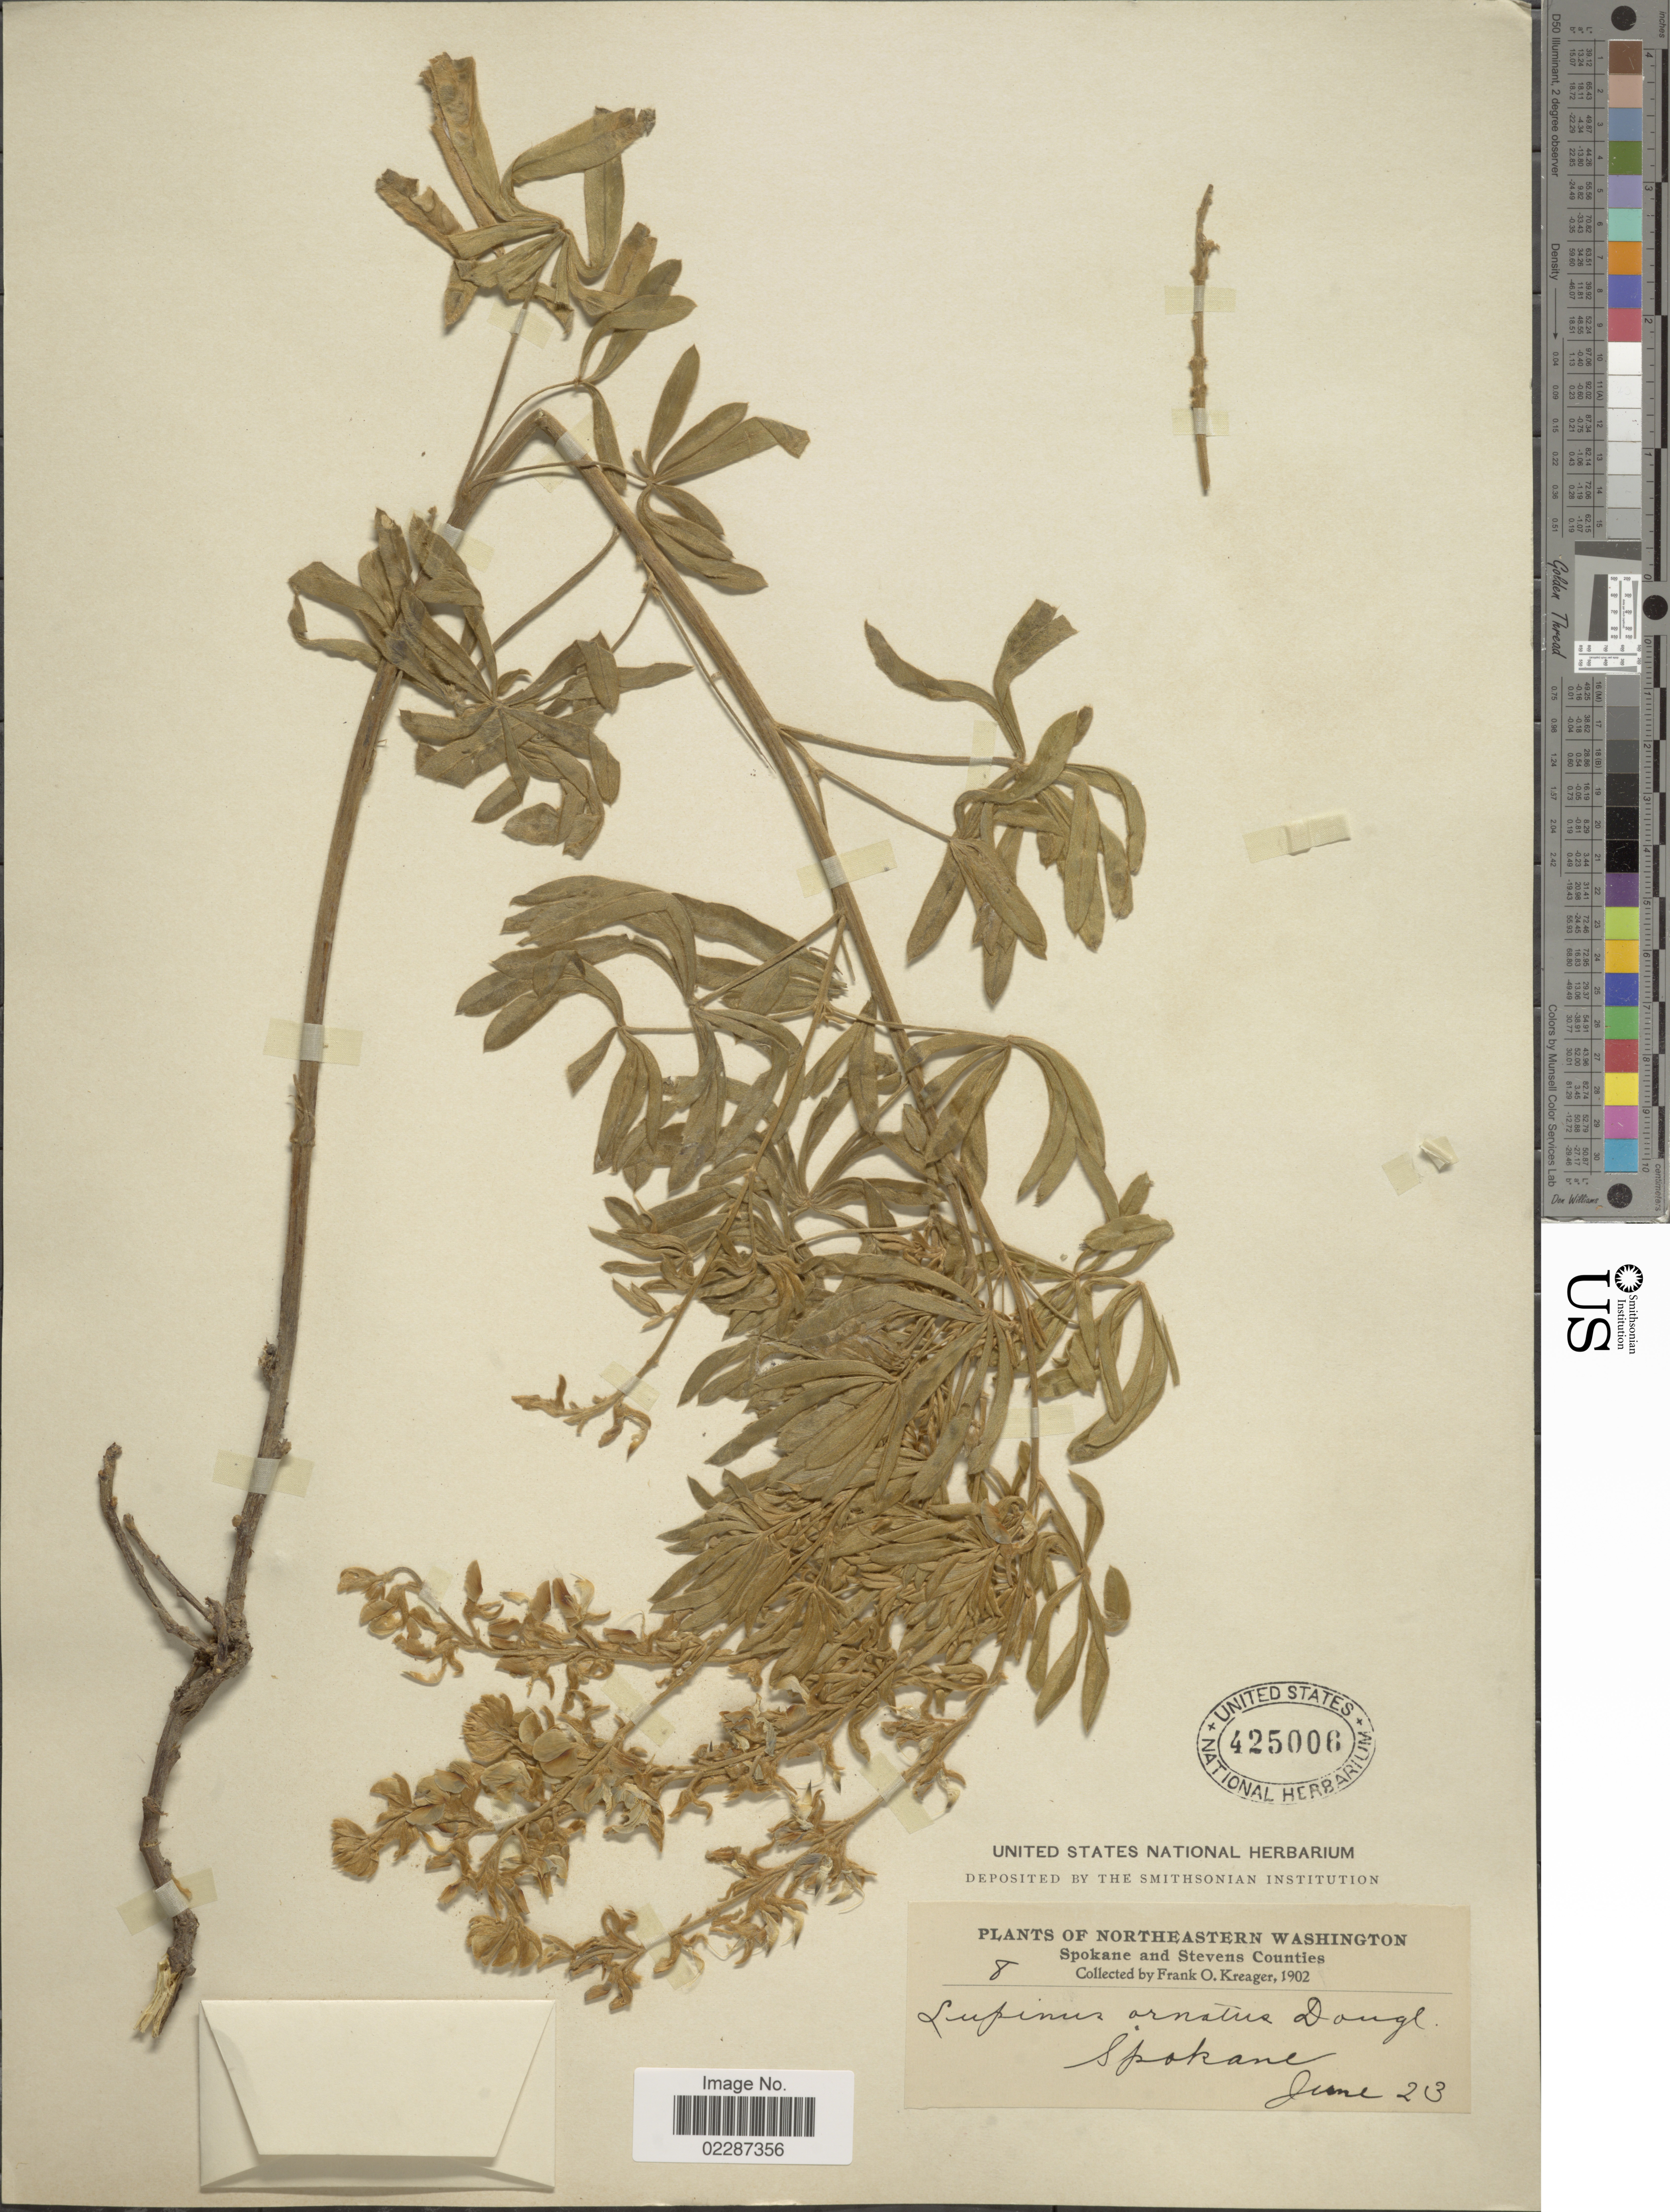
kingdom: Plantae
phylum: Tracheophyta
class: Magnoliopsida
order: Fabales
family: Fabaceae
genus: Lupinus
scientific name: Lupinus sericeus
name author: Pursh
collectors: F. Kreager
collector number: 8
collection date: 1902-06-23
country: United States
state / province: Washington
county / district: Spokane / Stevens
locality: Northeastern Washington, Spokane and Stevens Counties, Spokane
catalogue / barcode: US 425006